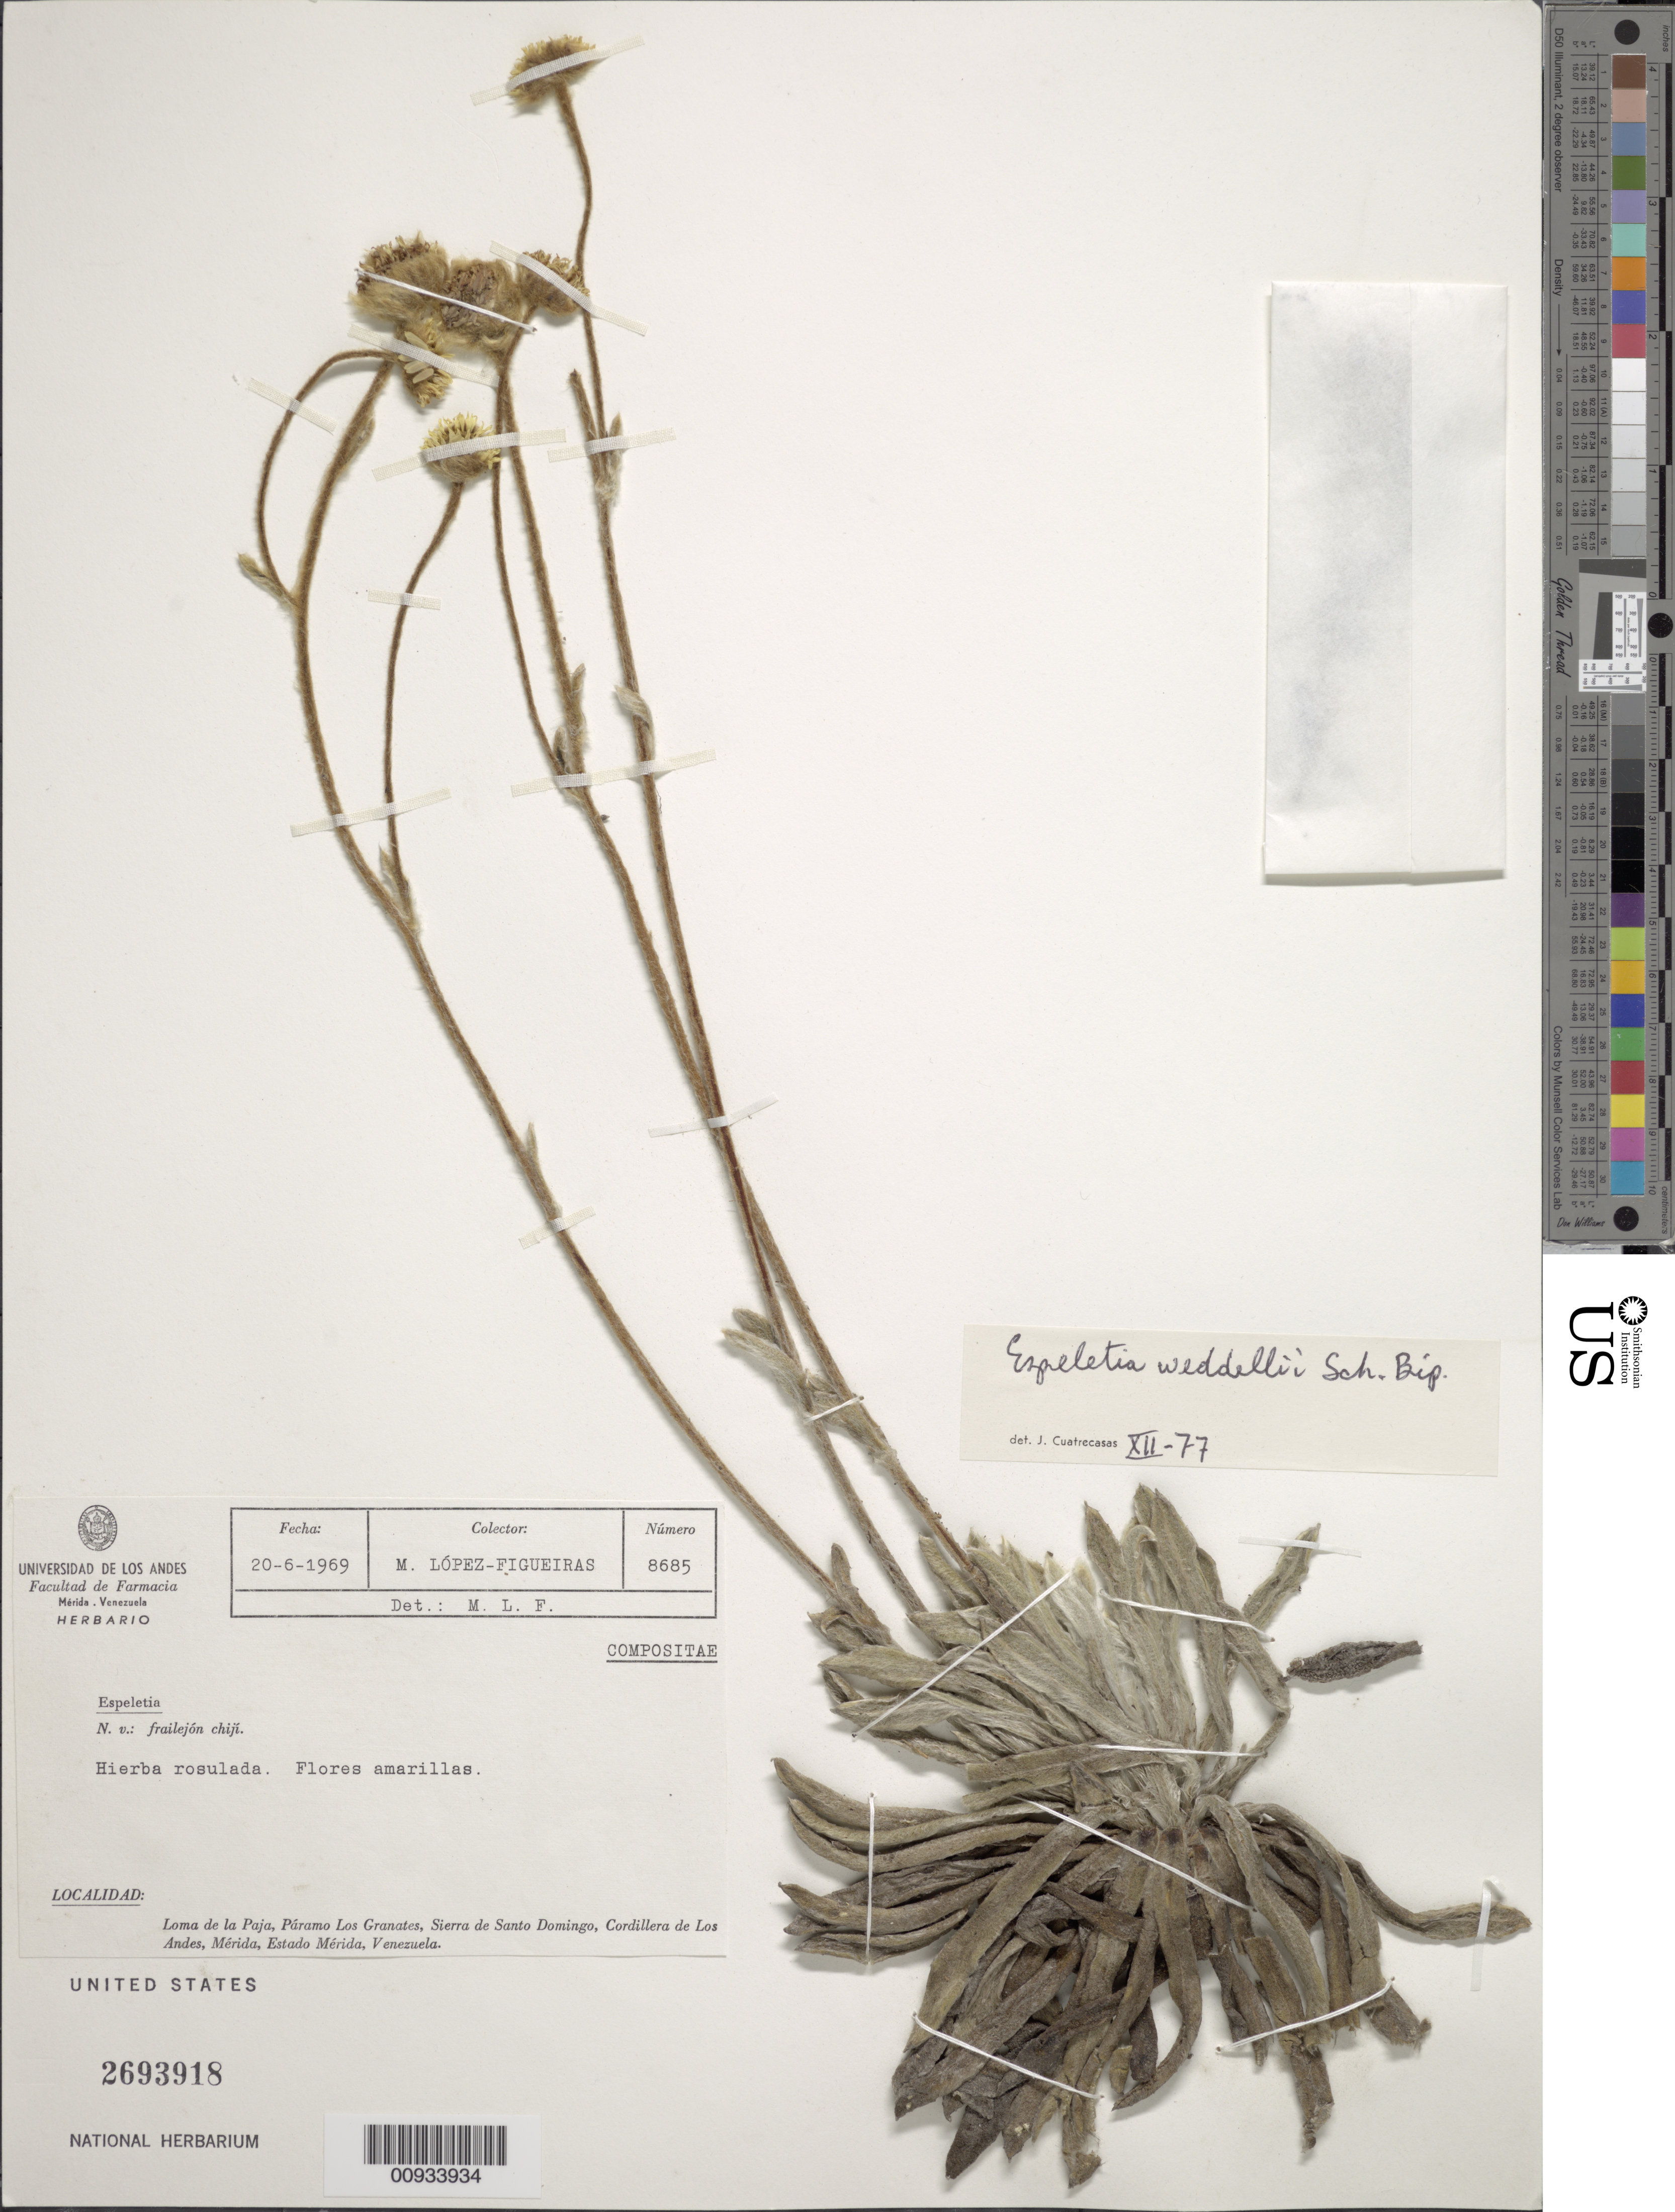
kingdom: Plantae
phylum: Tracheophyta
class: Magnoliopsida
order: Asterales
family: Asteraceae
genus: Espeletia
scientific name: Espeletia weddellii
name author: Sch. Bip. ex Wedd.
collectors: M. López Figueiras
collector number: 8685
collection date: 1969-06-20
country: Venezuela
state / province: Mérida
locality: Loma de la Paja, Paramo Los Granates, Sierra de Santo Domingo, Cordillera de Los Andes, Merida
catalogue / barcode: US 2693918